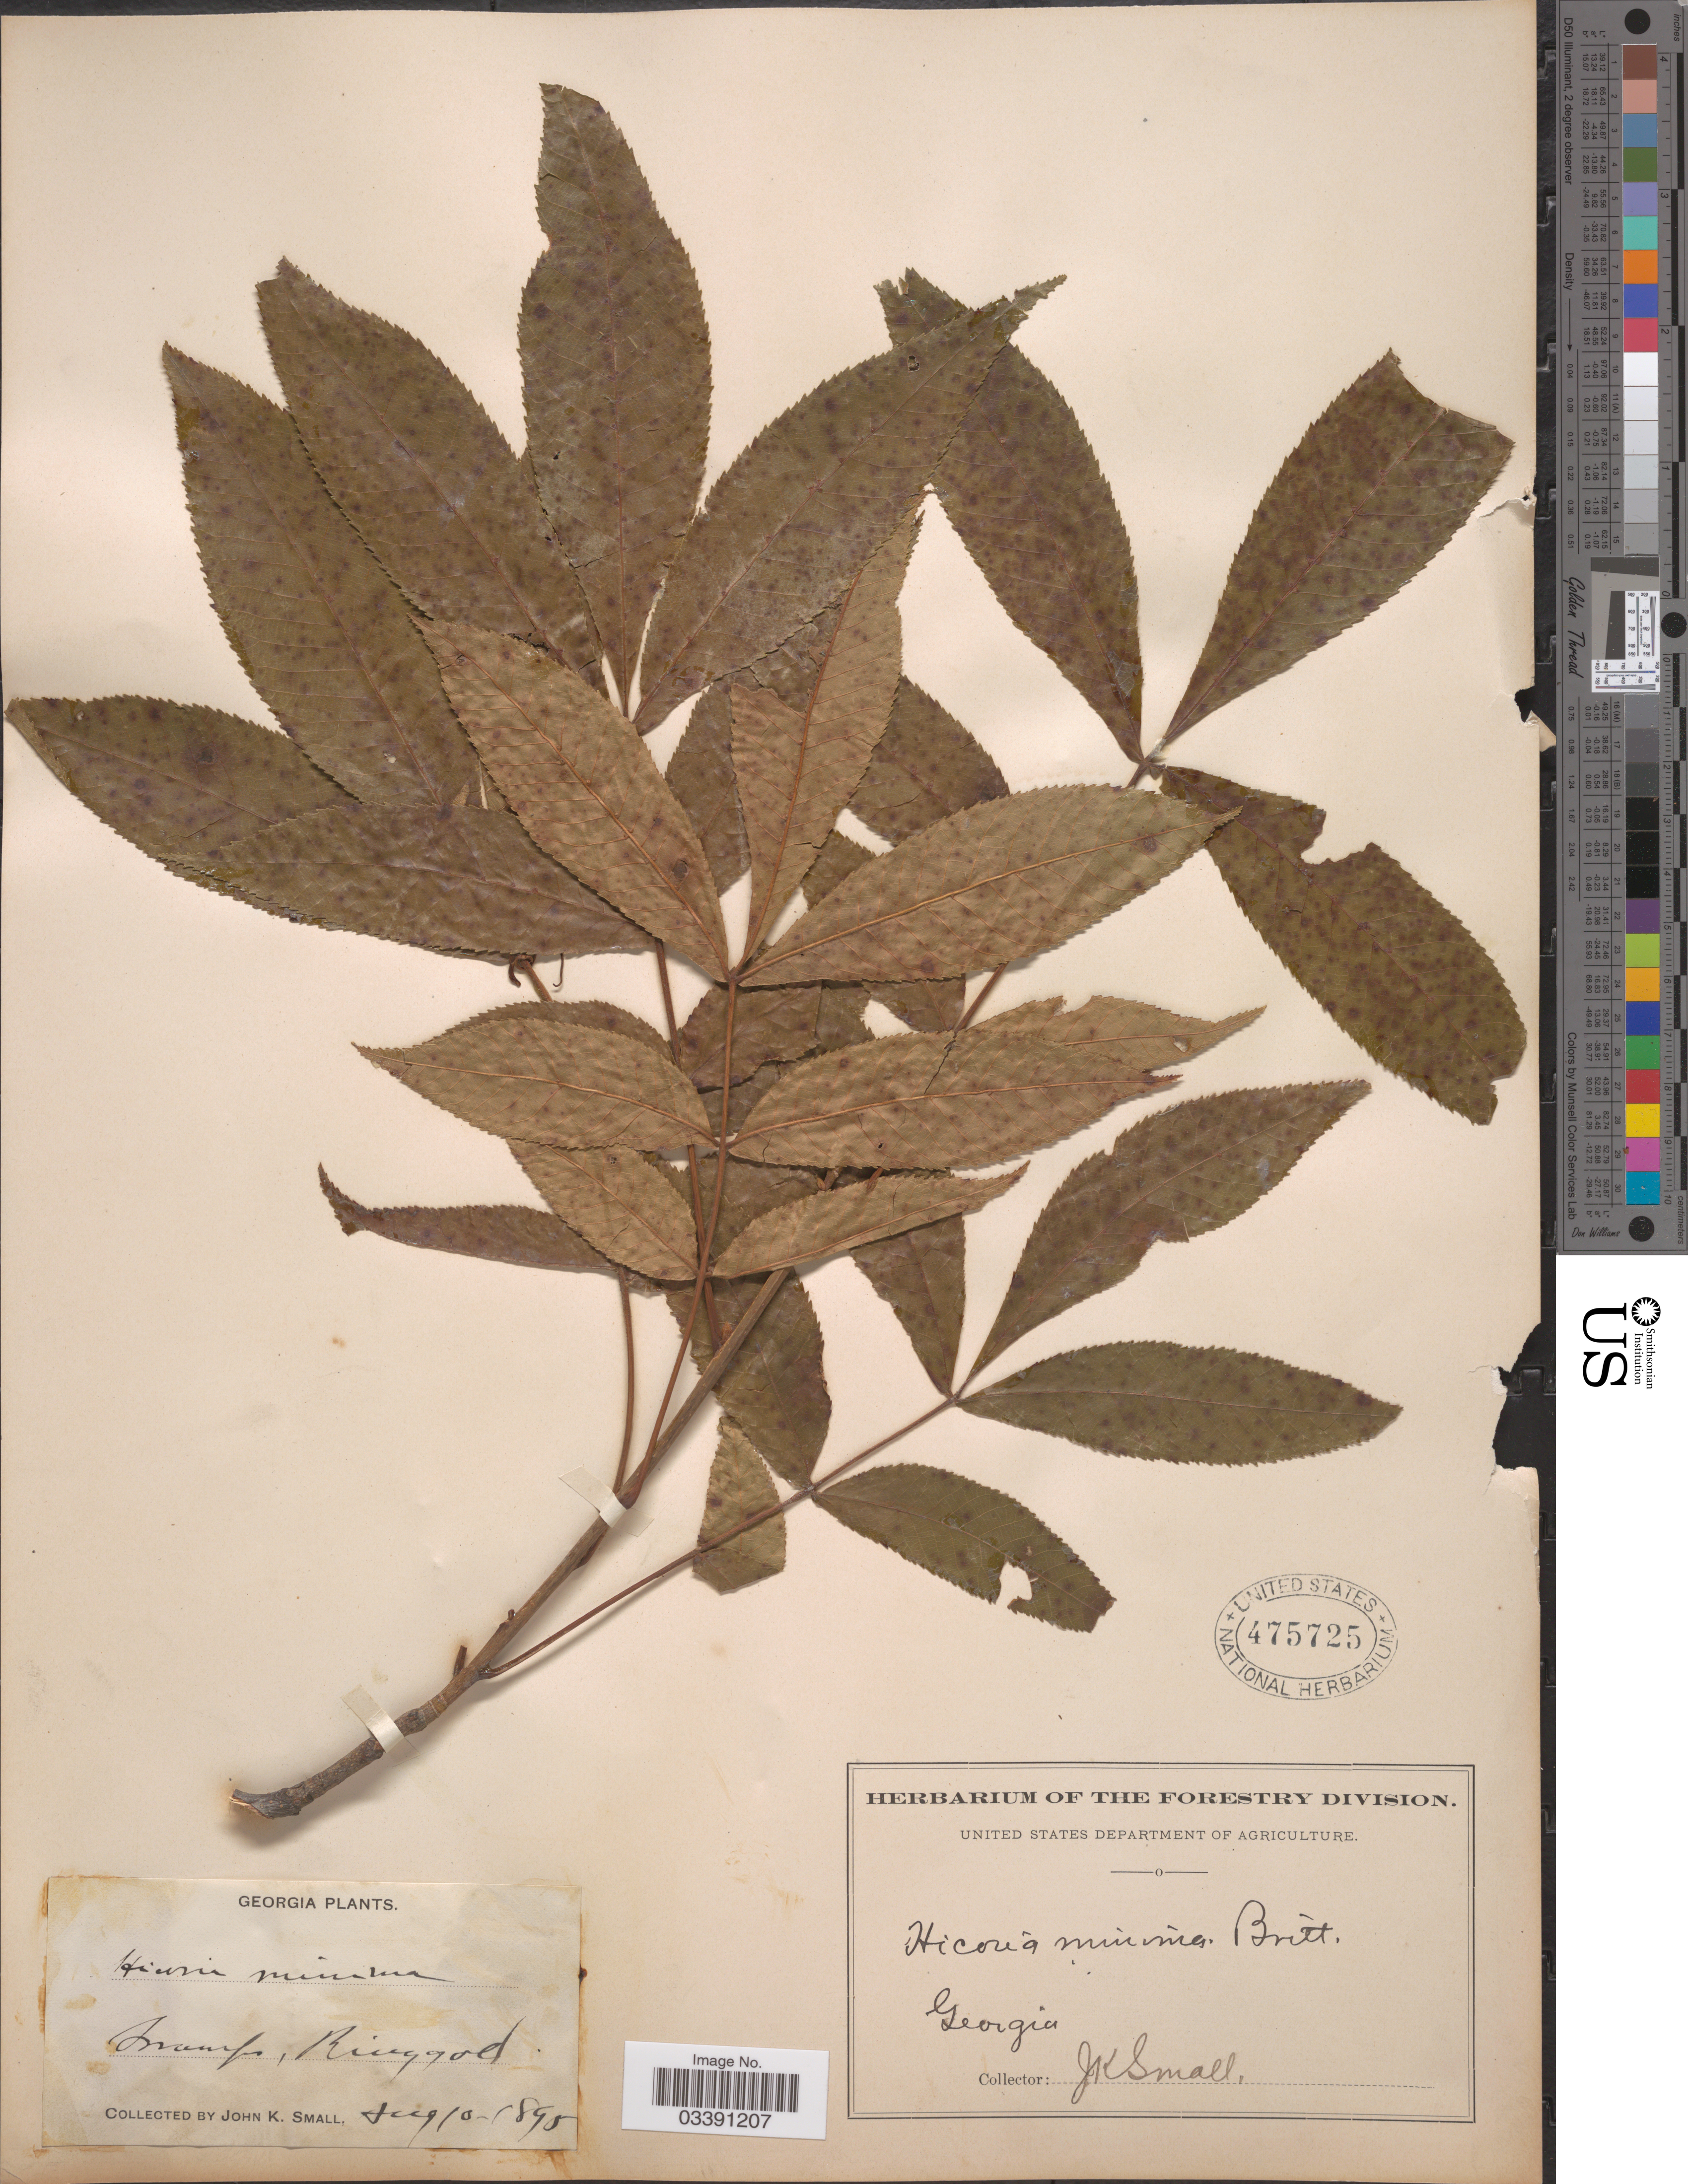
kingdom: Plantae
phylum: Tracheophyta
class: Magnoliopsida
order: Fagales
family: Juglandaceae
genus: Carya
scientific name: Carya cordiformis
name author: (Wangenh.) K. Koch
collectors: J. K. Small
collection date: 1895-08-10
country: United States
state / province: Georgia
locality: Swamps, Ringgold.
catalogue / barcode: US 475725